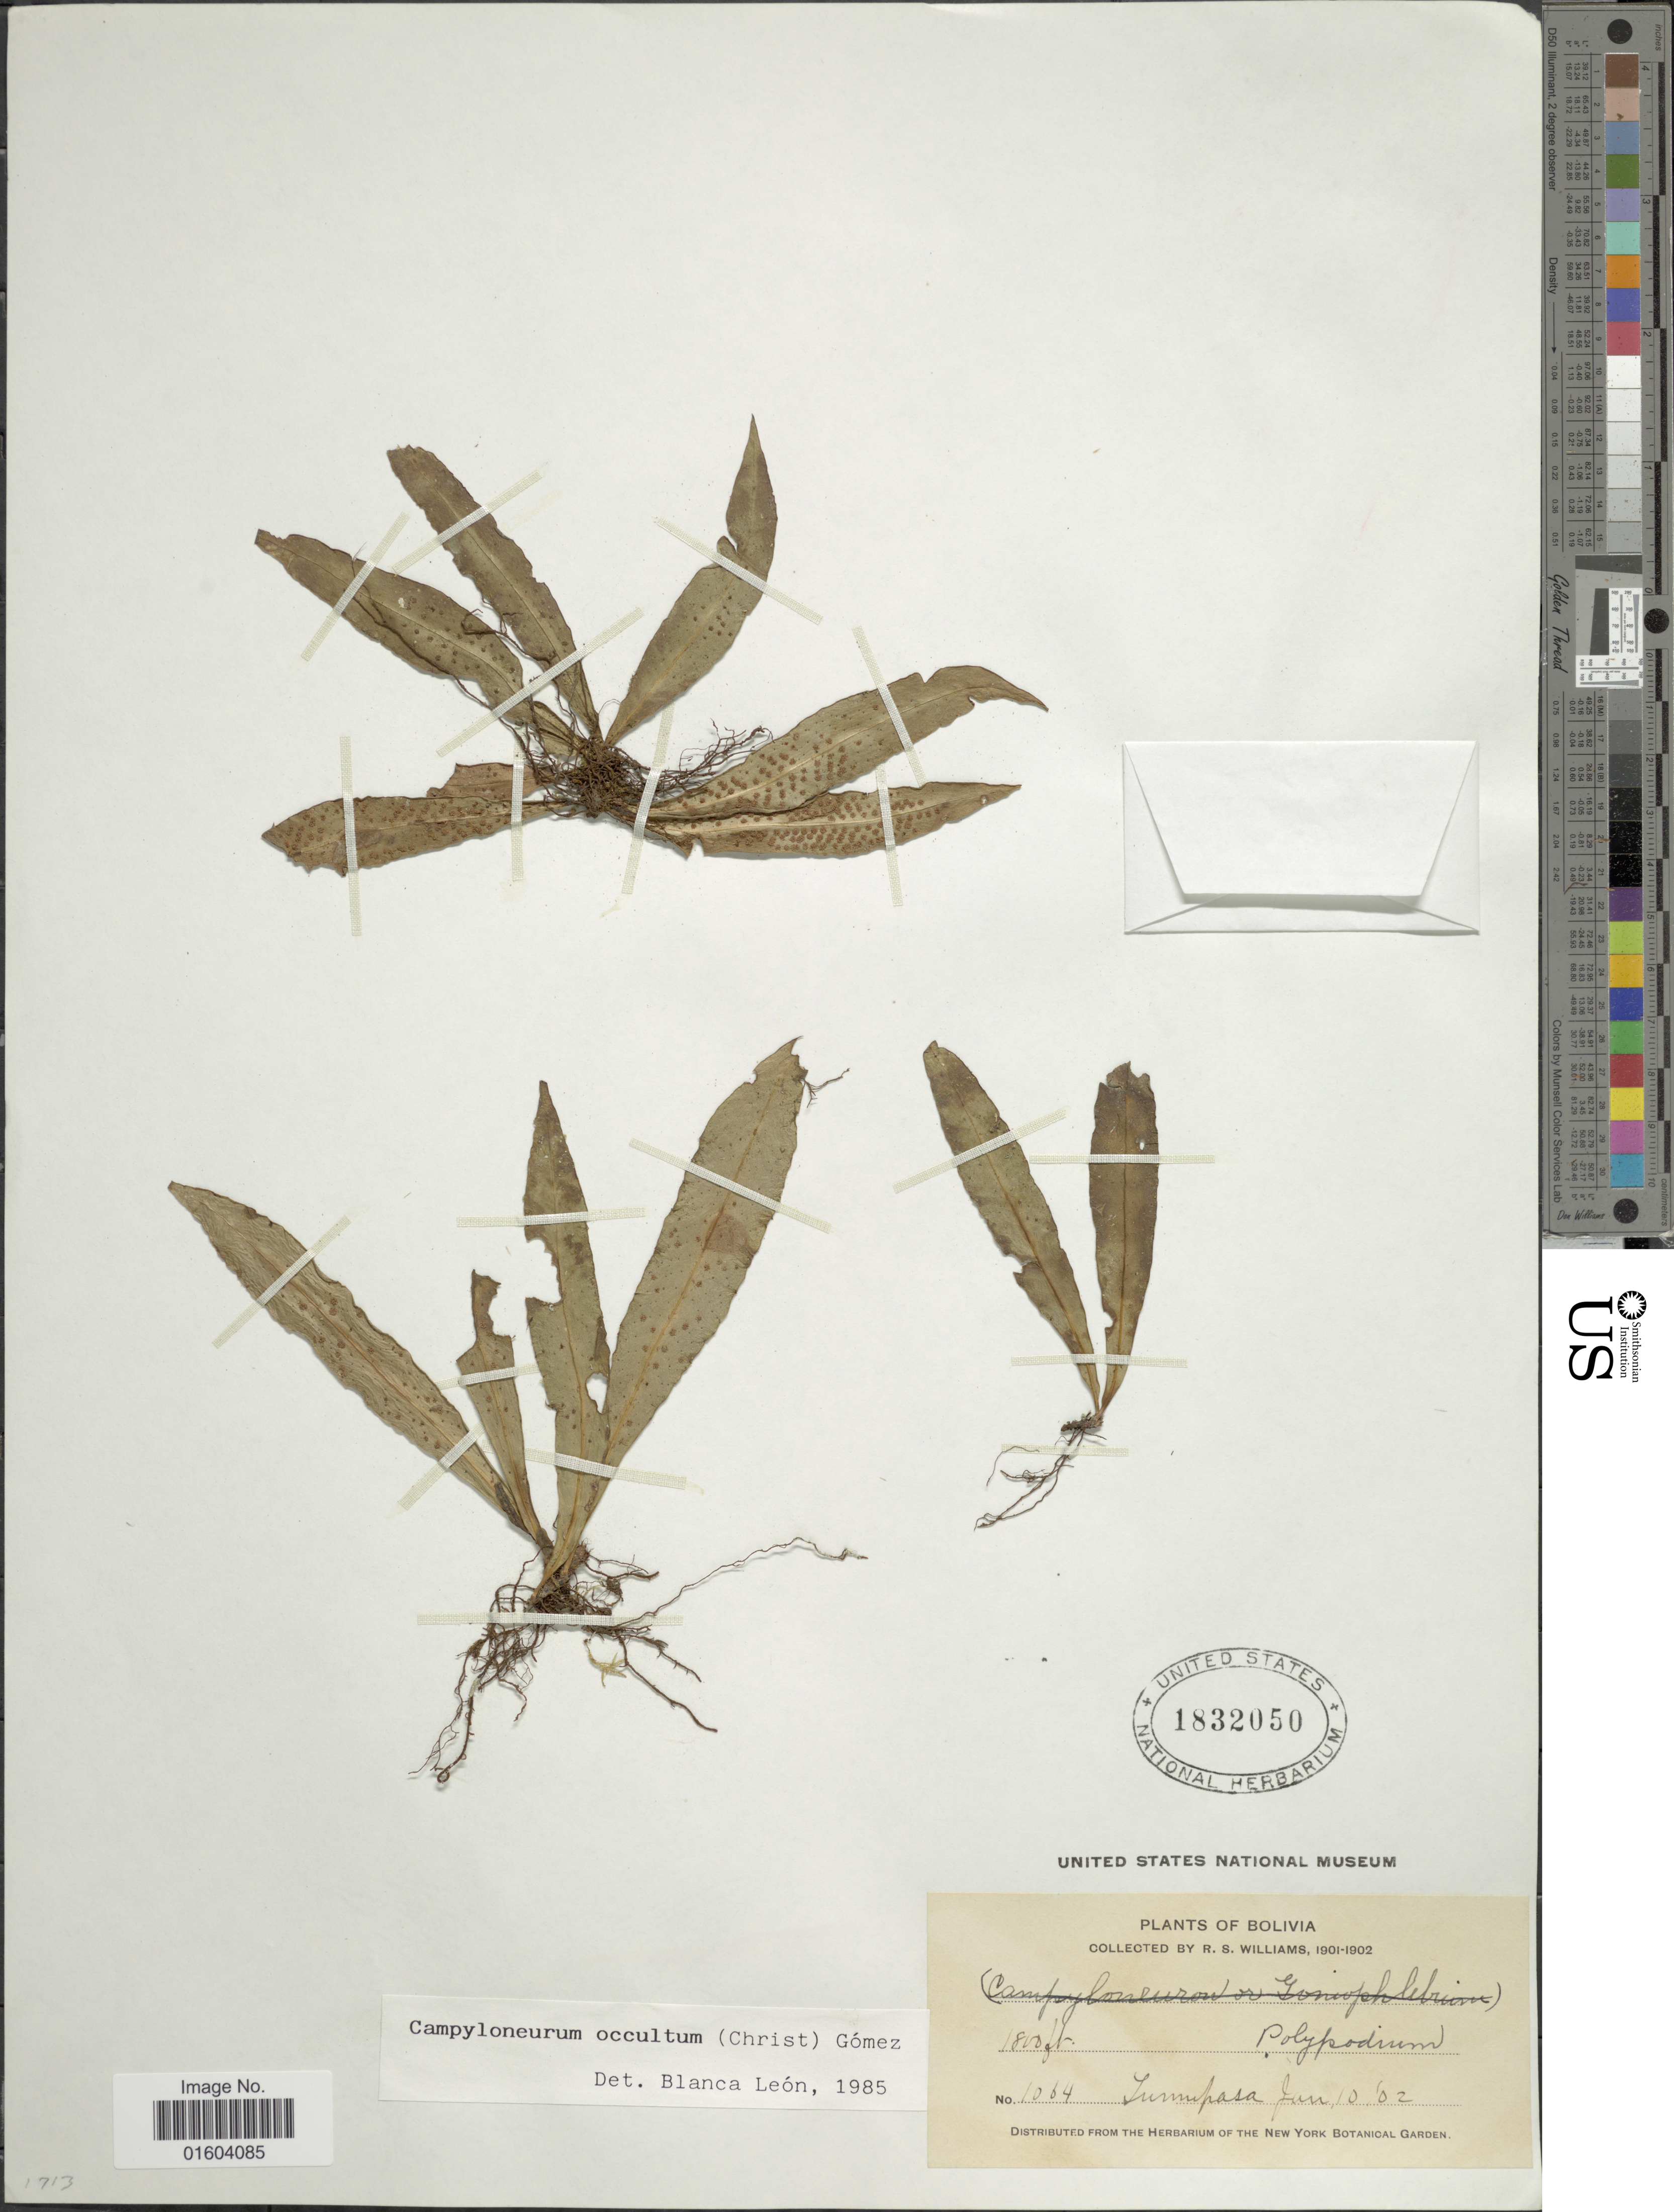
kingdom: Plantae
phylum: Tracheophyta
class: Polypodiopsida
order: Polypodiales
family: Polypodiaceae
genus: Campyloneurum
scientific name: Campyloneurum aphanophlebium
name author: (Kunze) T. Moore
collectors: R. S. Williams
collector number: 1064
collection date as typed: Jan. 10, '02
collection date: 1902-01-10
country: Bolivia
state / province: La Paz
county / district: Iturralde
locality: Tumupasa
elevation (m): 549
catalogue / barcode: US 1832050